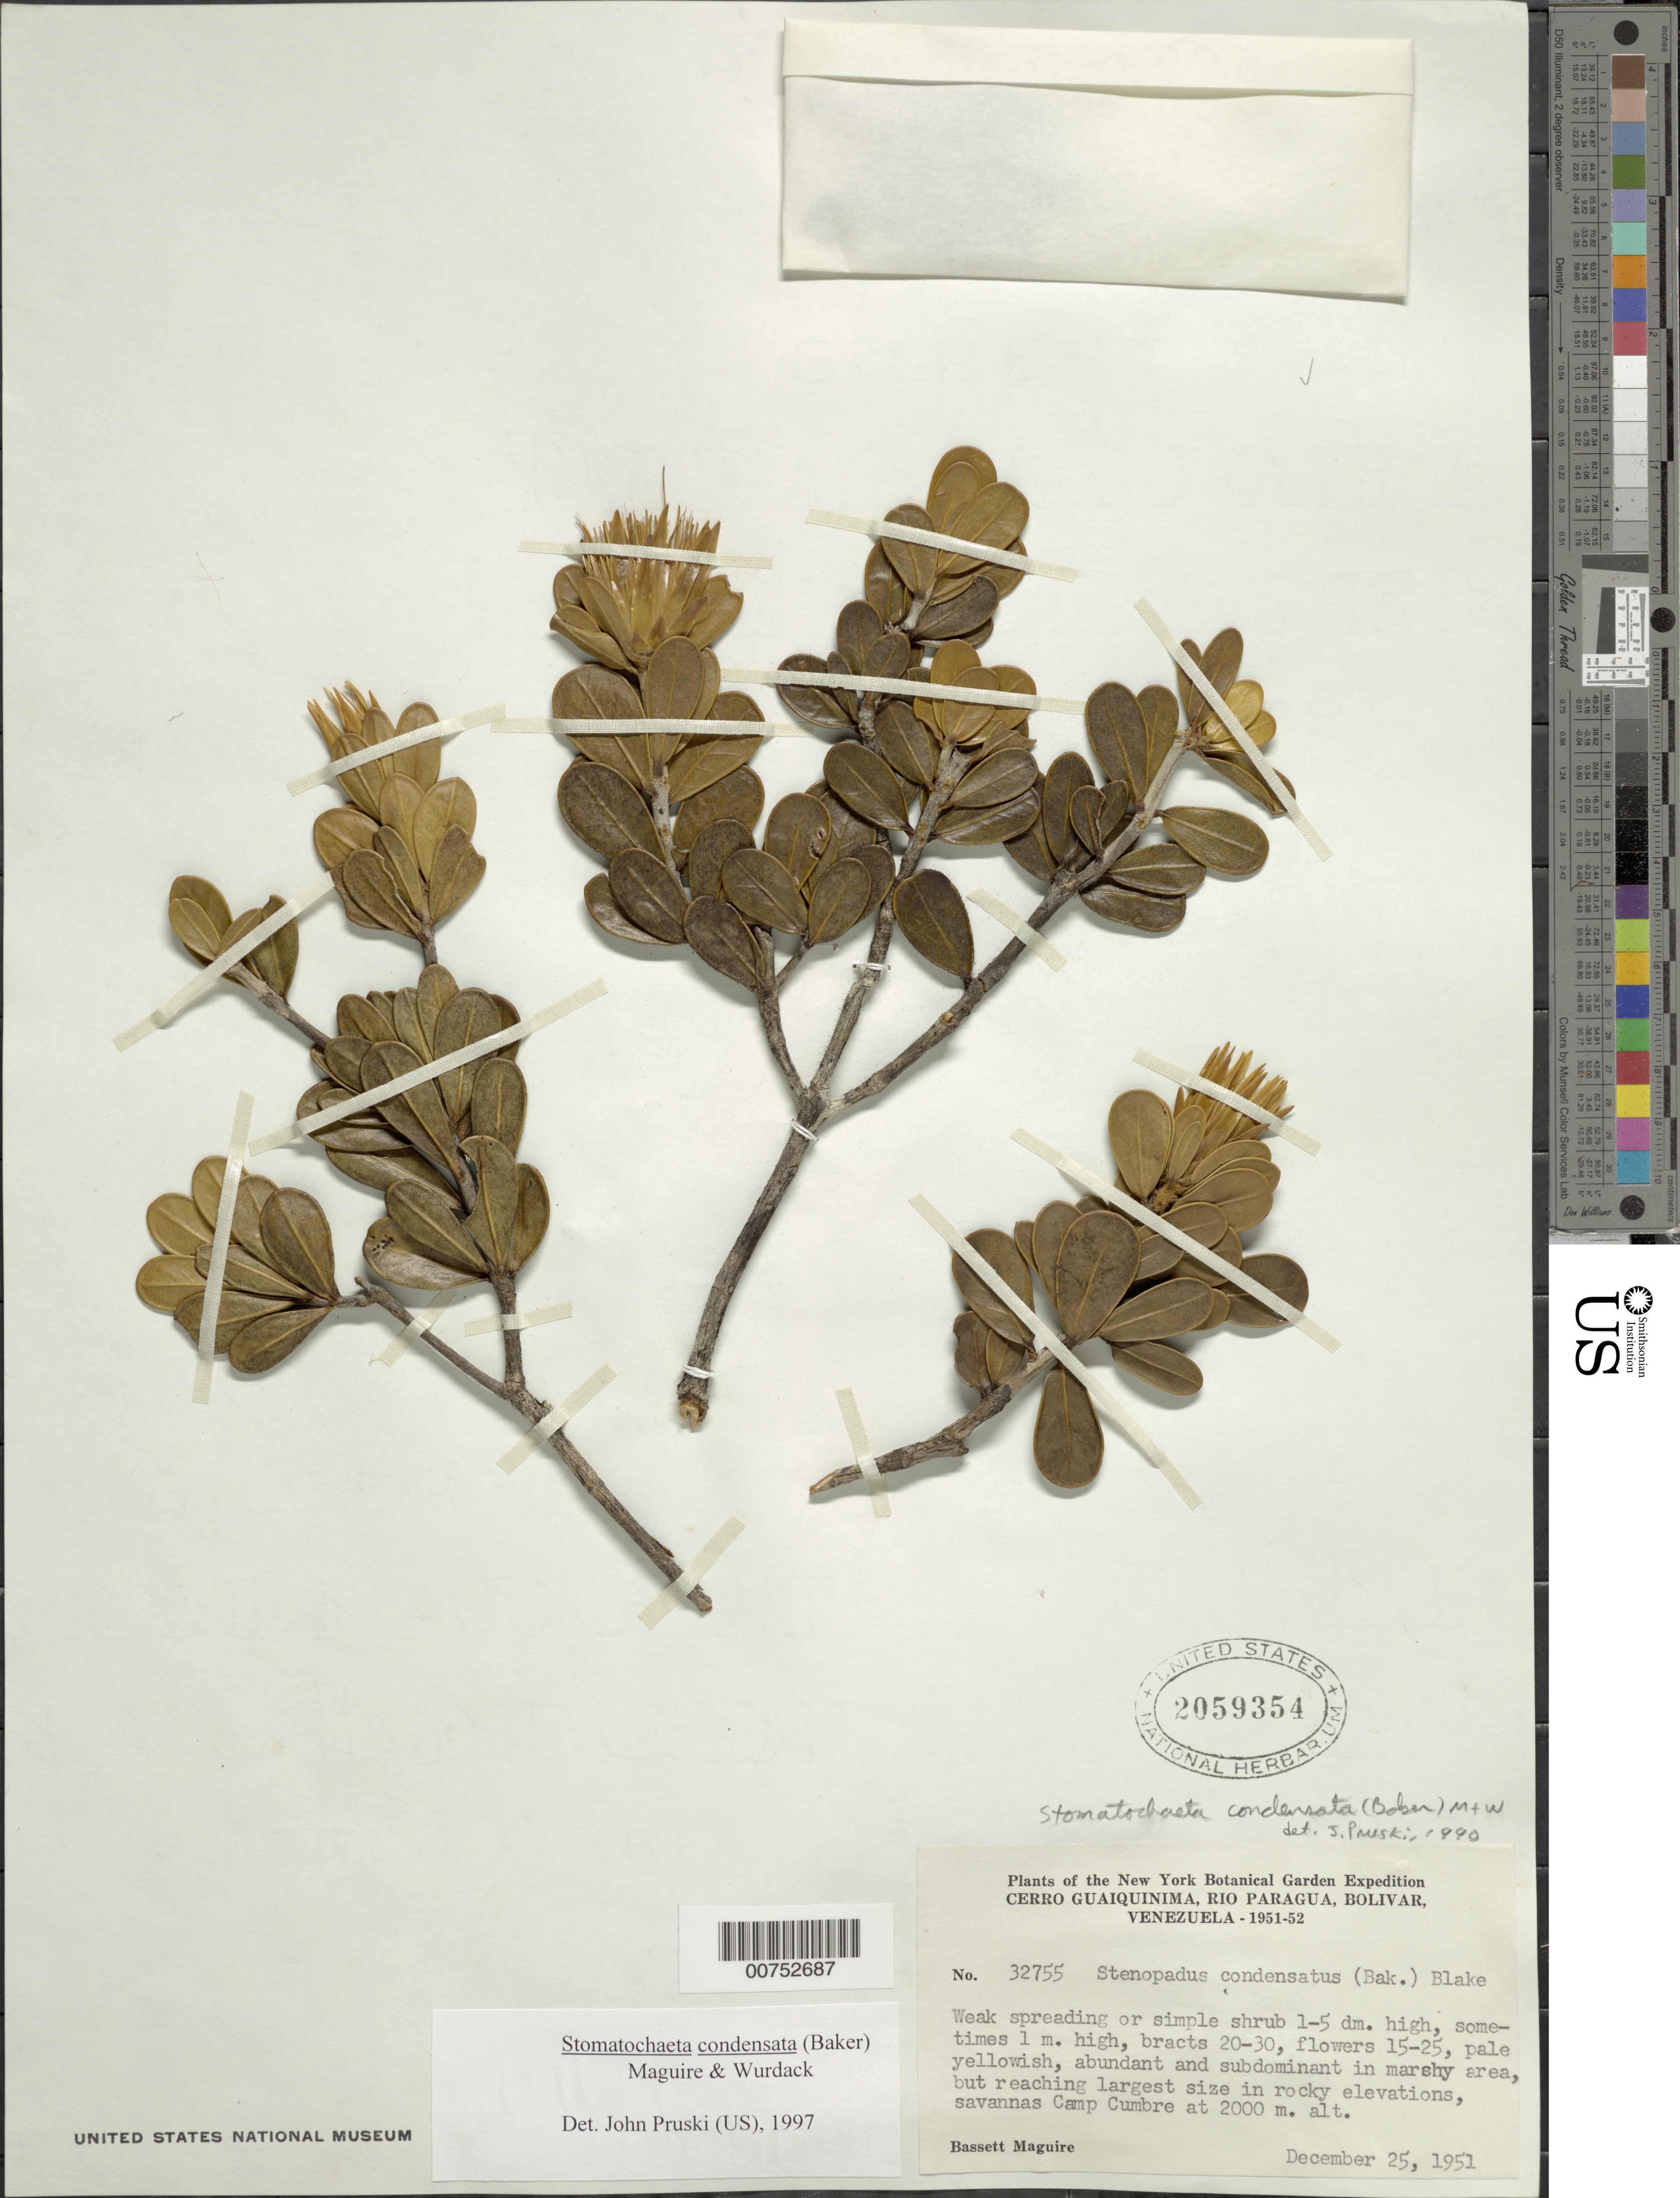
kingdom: Plantae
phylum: Tracheophyta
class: Magnoliopsida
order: Asterales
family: Asteraceae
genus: Stomatochaeta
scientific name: Stomatochaeta condensata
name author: (Baker) Maguire & Wurdack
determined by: Pruski, J. F.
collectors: B. Maguire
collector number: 32755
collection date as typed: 25-Dec-51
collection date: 1951-12-25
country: Venezuela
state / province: Bolívar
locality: Cerro Guaiquinima, Río Paragua, Cumbre Camp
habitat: Savanna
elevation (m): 2000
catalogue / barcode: US 2059354